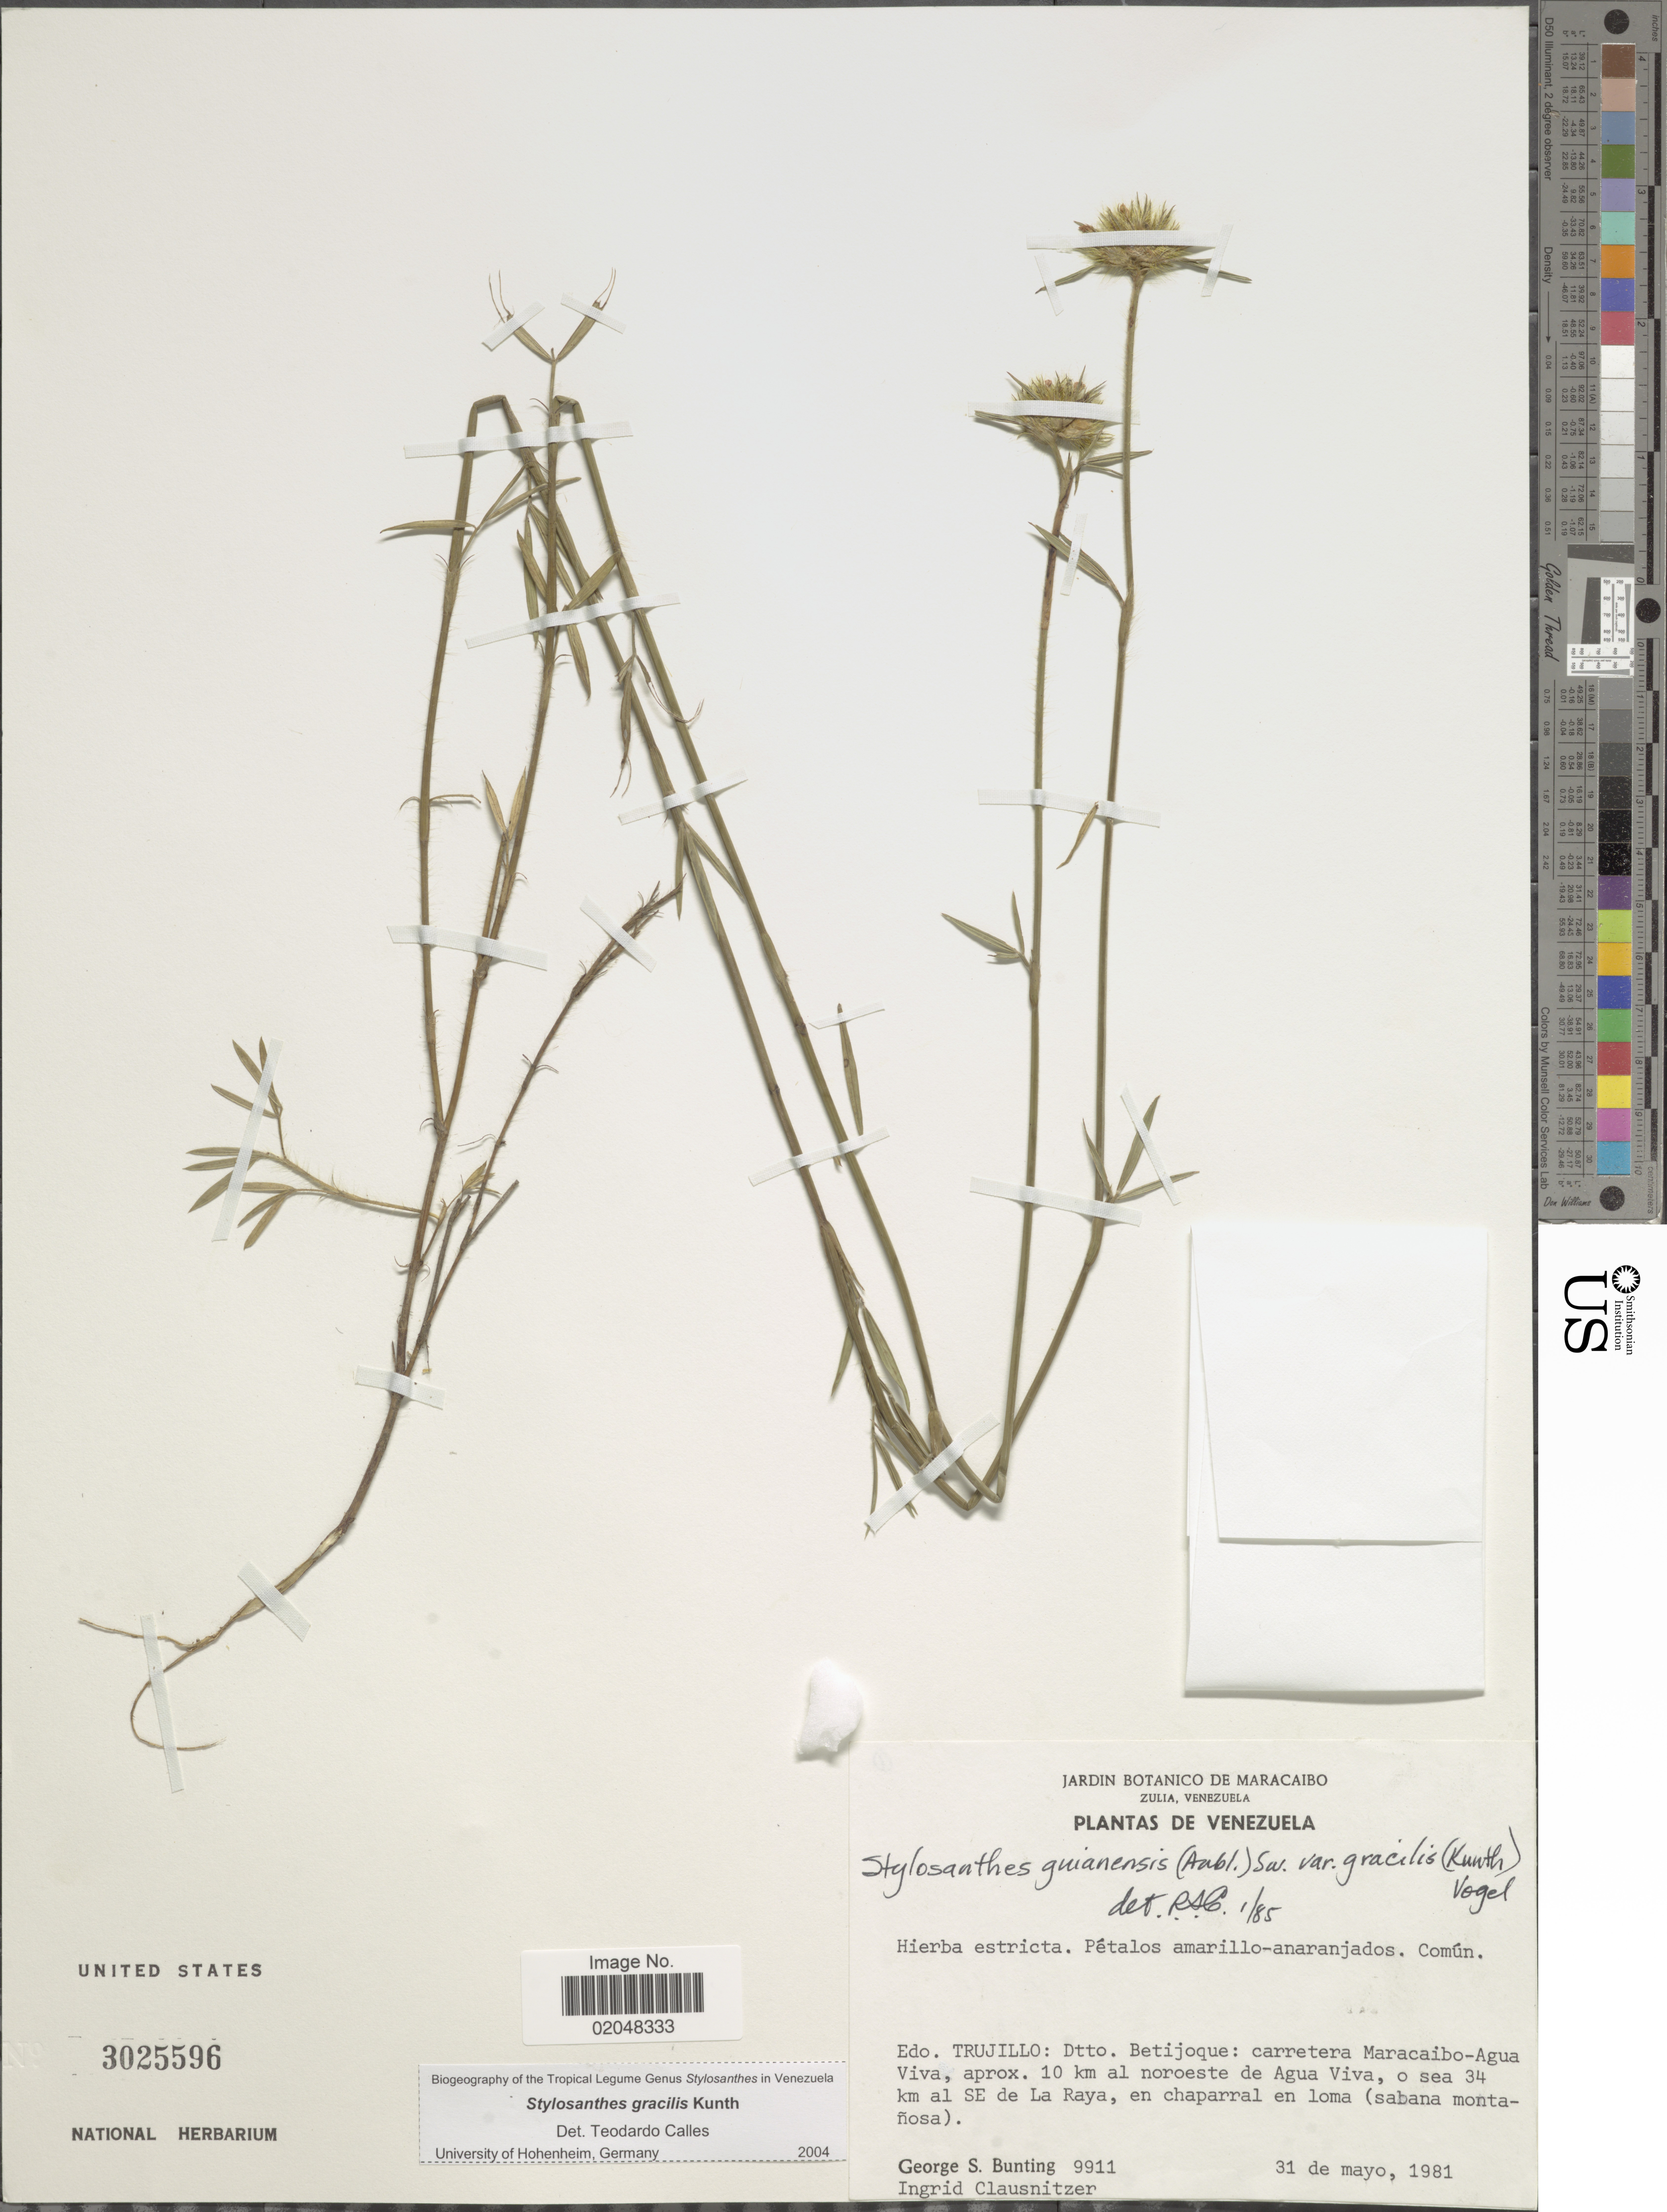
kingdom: Plantae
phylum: Tracheophyta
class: Magnoliopsida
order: Fabales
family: Fabaceae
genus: Stylosanthes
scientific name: Stylosanthes guianensis var. gracilis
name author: (Kunth) Vogel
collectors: G. S. Bunting & I. Clausnitzer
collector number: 9911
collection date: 1981-05-31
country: Venezuela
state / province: Trujillo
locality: Dtto. Betijoque: carretera Maracaibo-Agua Viva, aprox. 10 km al noroeste de Agua Viva, o sea 34 km al SE de La Raya, en chaparral en loma.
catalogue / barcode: US 3025596